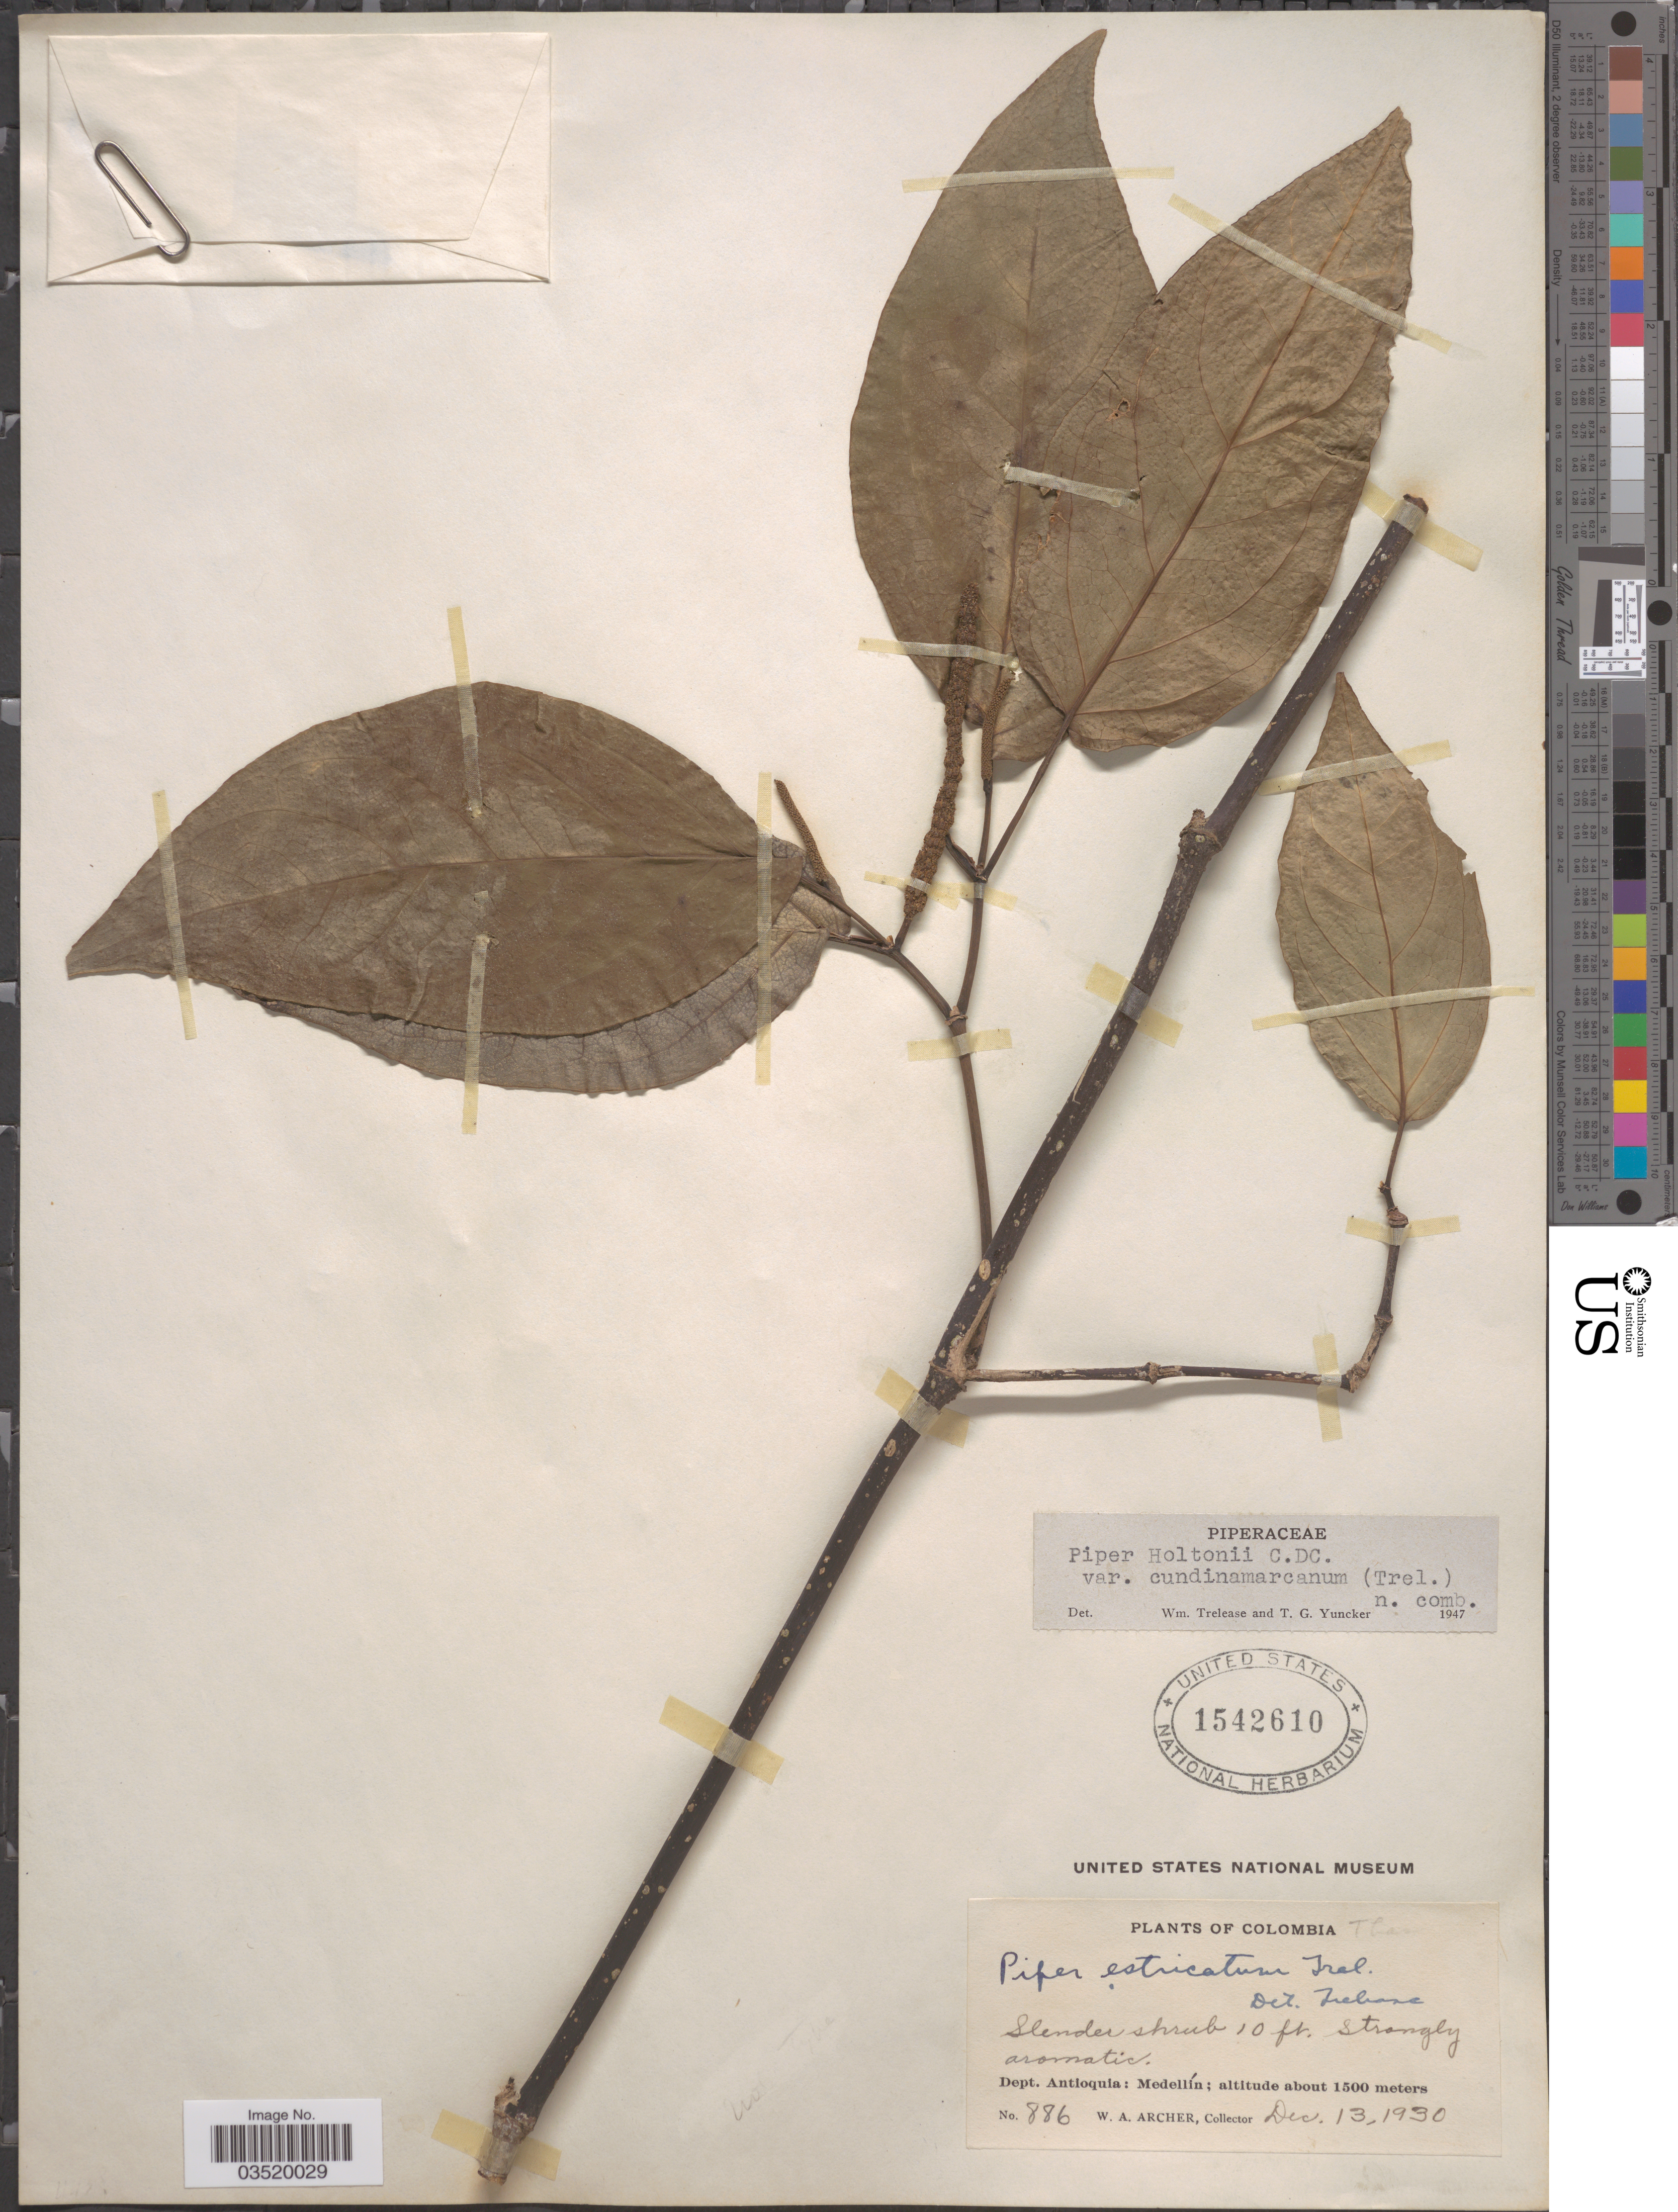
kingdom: Plantae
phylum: Tracheophyta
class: Magnoliopsida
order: Piperales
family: Piperaceae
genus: Piper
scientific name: Piper holtonii var. cundinamarcanum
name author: Trel. & Yunck.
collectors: W. Archer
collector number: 886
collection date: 1930-12-13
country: Colombia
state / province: Antioquia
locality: Dept. Antioquia: Medellín.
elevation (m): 1500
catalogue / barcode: US 1542610